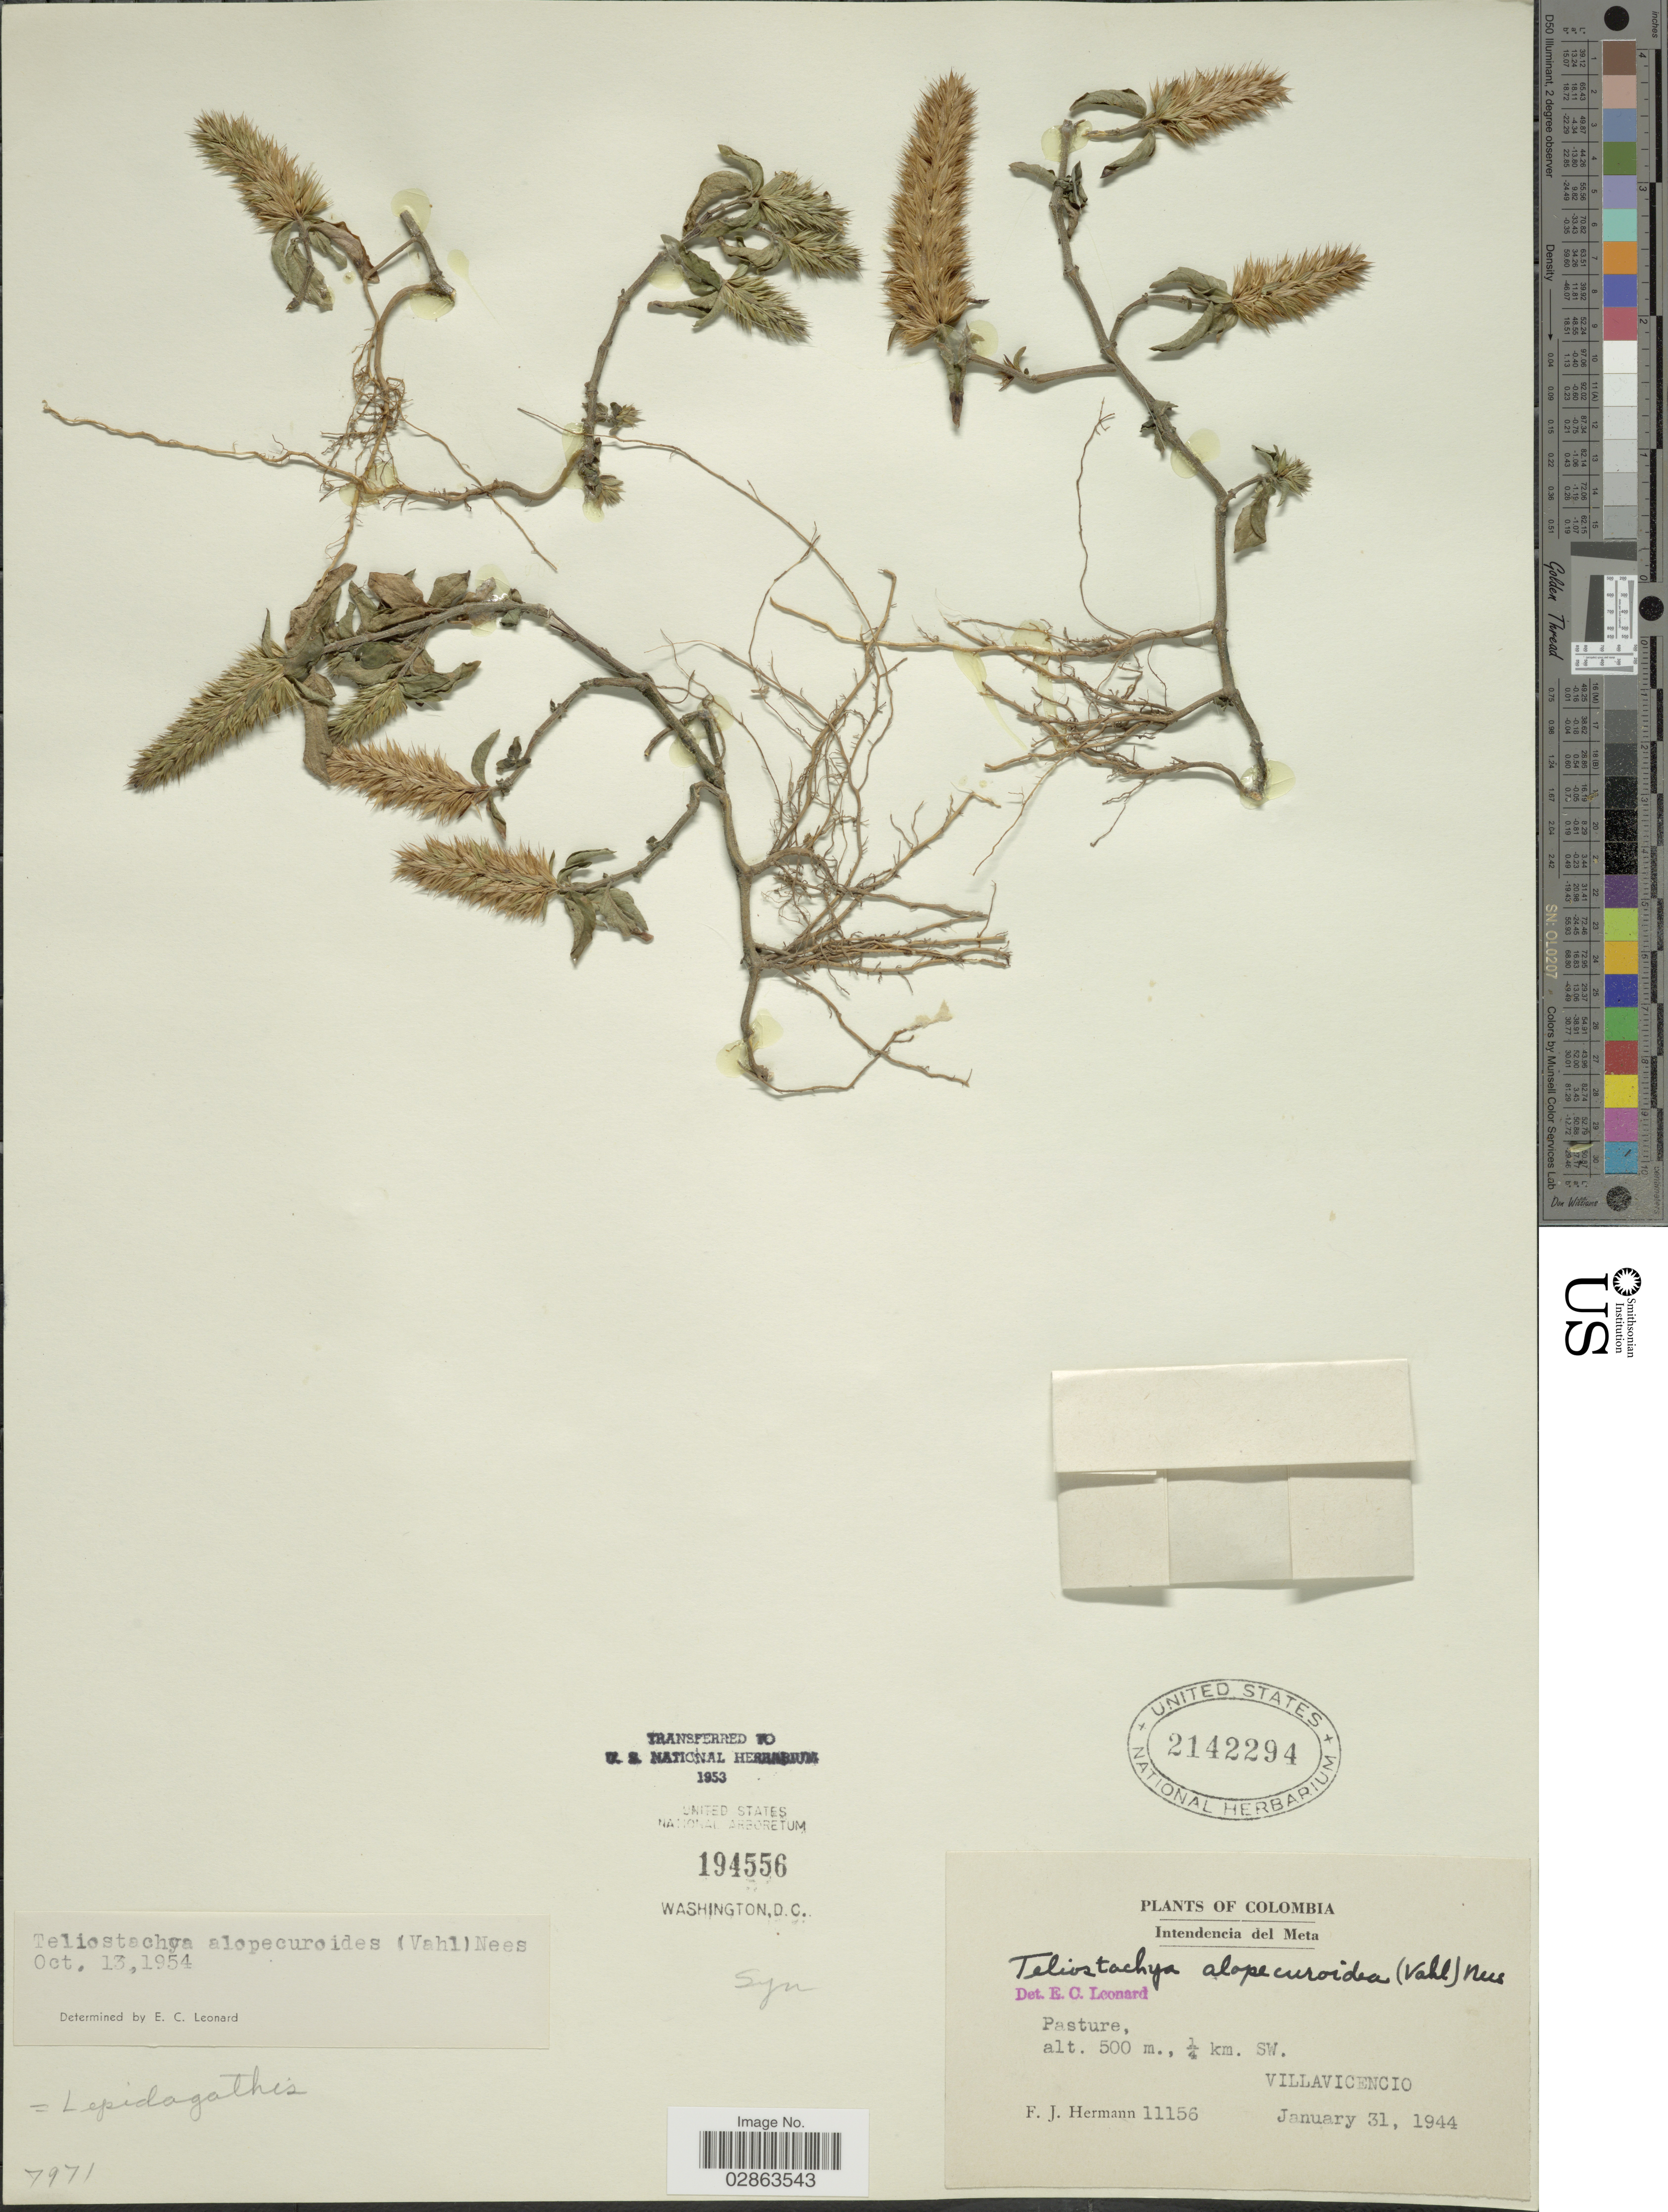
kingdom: Plantae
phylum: Tracheophyta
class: Magnoliopsida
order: Lamiales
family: Acanthaceae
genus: Teliostachya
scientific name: Teliostachya lanceolata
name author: Nees in Mart.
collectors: F. J. Hermann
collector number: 11156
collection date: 1944-01-31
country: Colombia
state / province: Meta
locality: Intendencia El Meta. ¼ km. SW. Villavicencio.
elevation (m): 500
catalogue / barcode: US 2142294